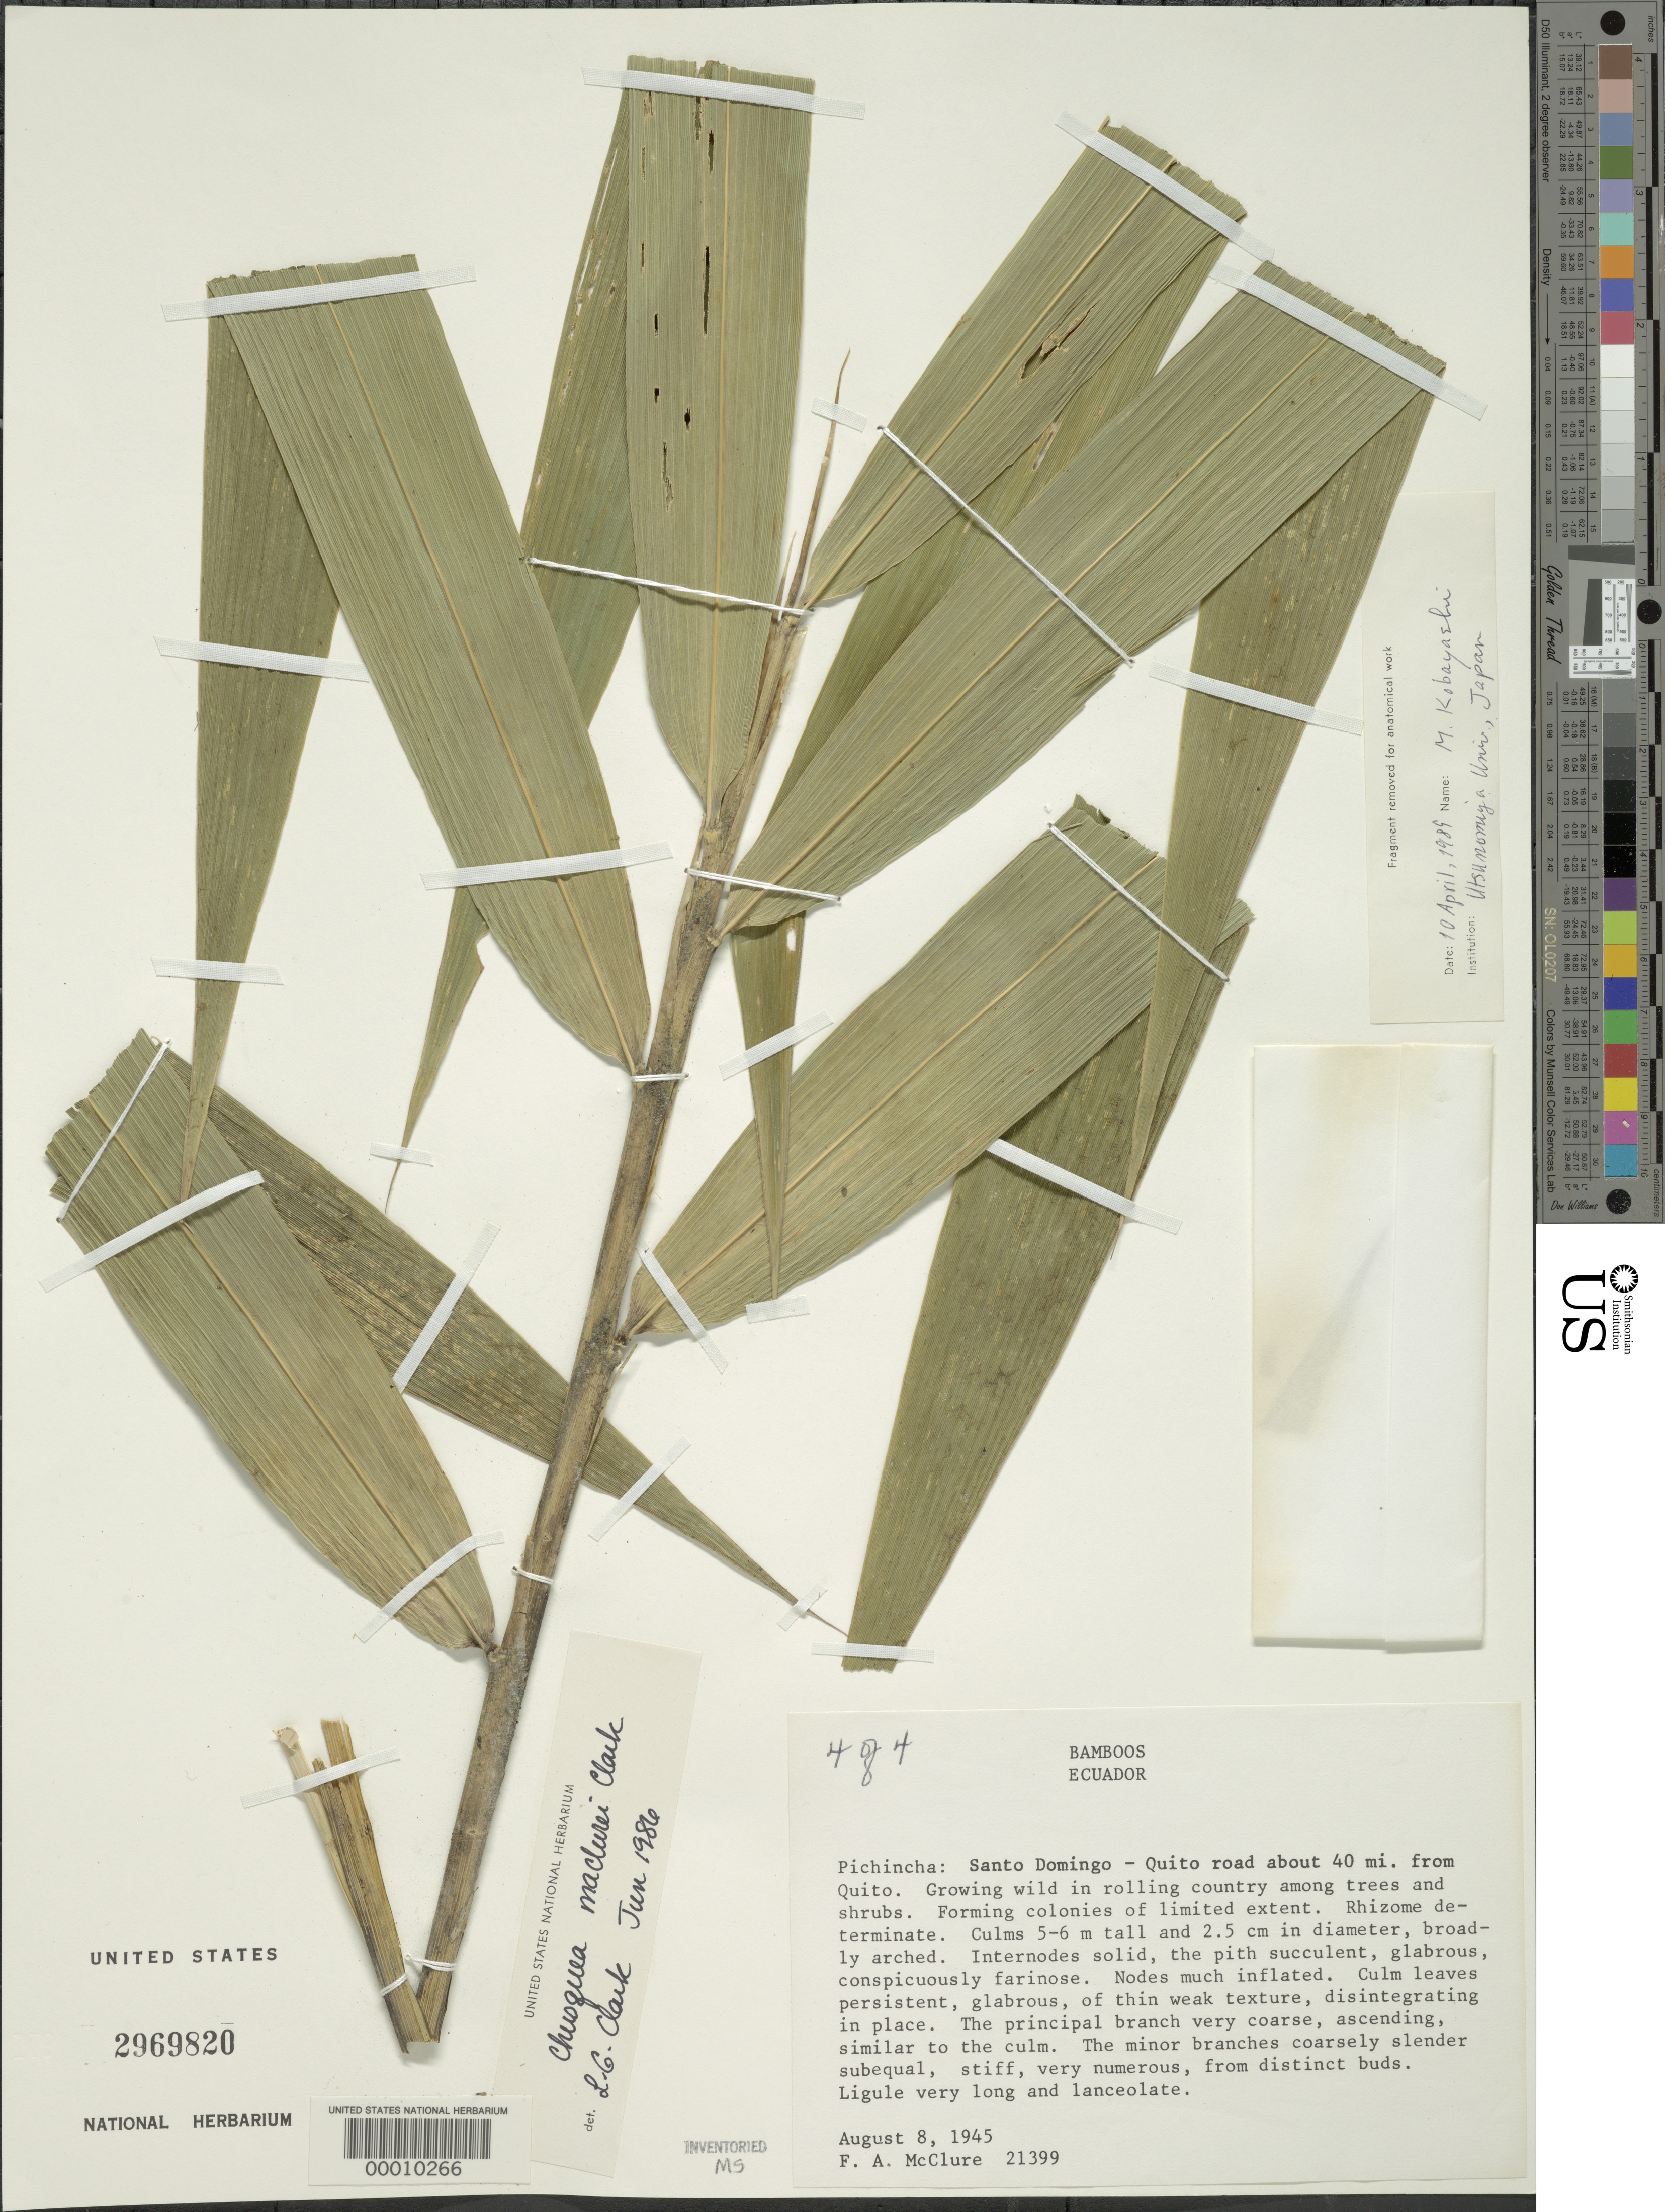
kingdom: Plantae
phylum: Tracheophyta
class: Liliopsida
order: Poales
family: Poaceae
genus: Chusquea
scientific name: Chusquea maclurei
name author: L.G. Clark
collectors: F. A. McClure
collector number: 21399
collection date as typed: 08 Aug 1945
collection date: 1945-08-08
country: Ecuador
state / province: Pichincha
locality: Santo Domingo, quito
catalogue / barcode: US 2969820